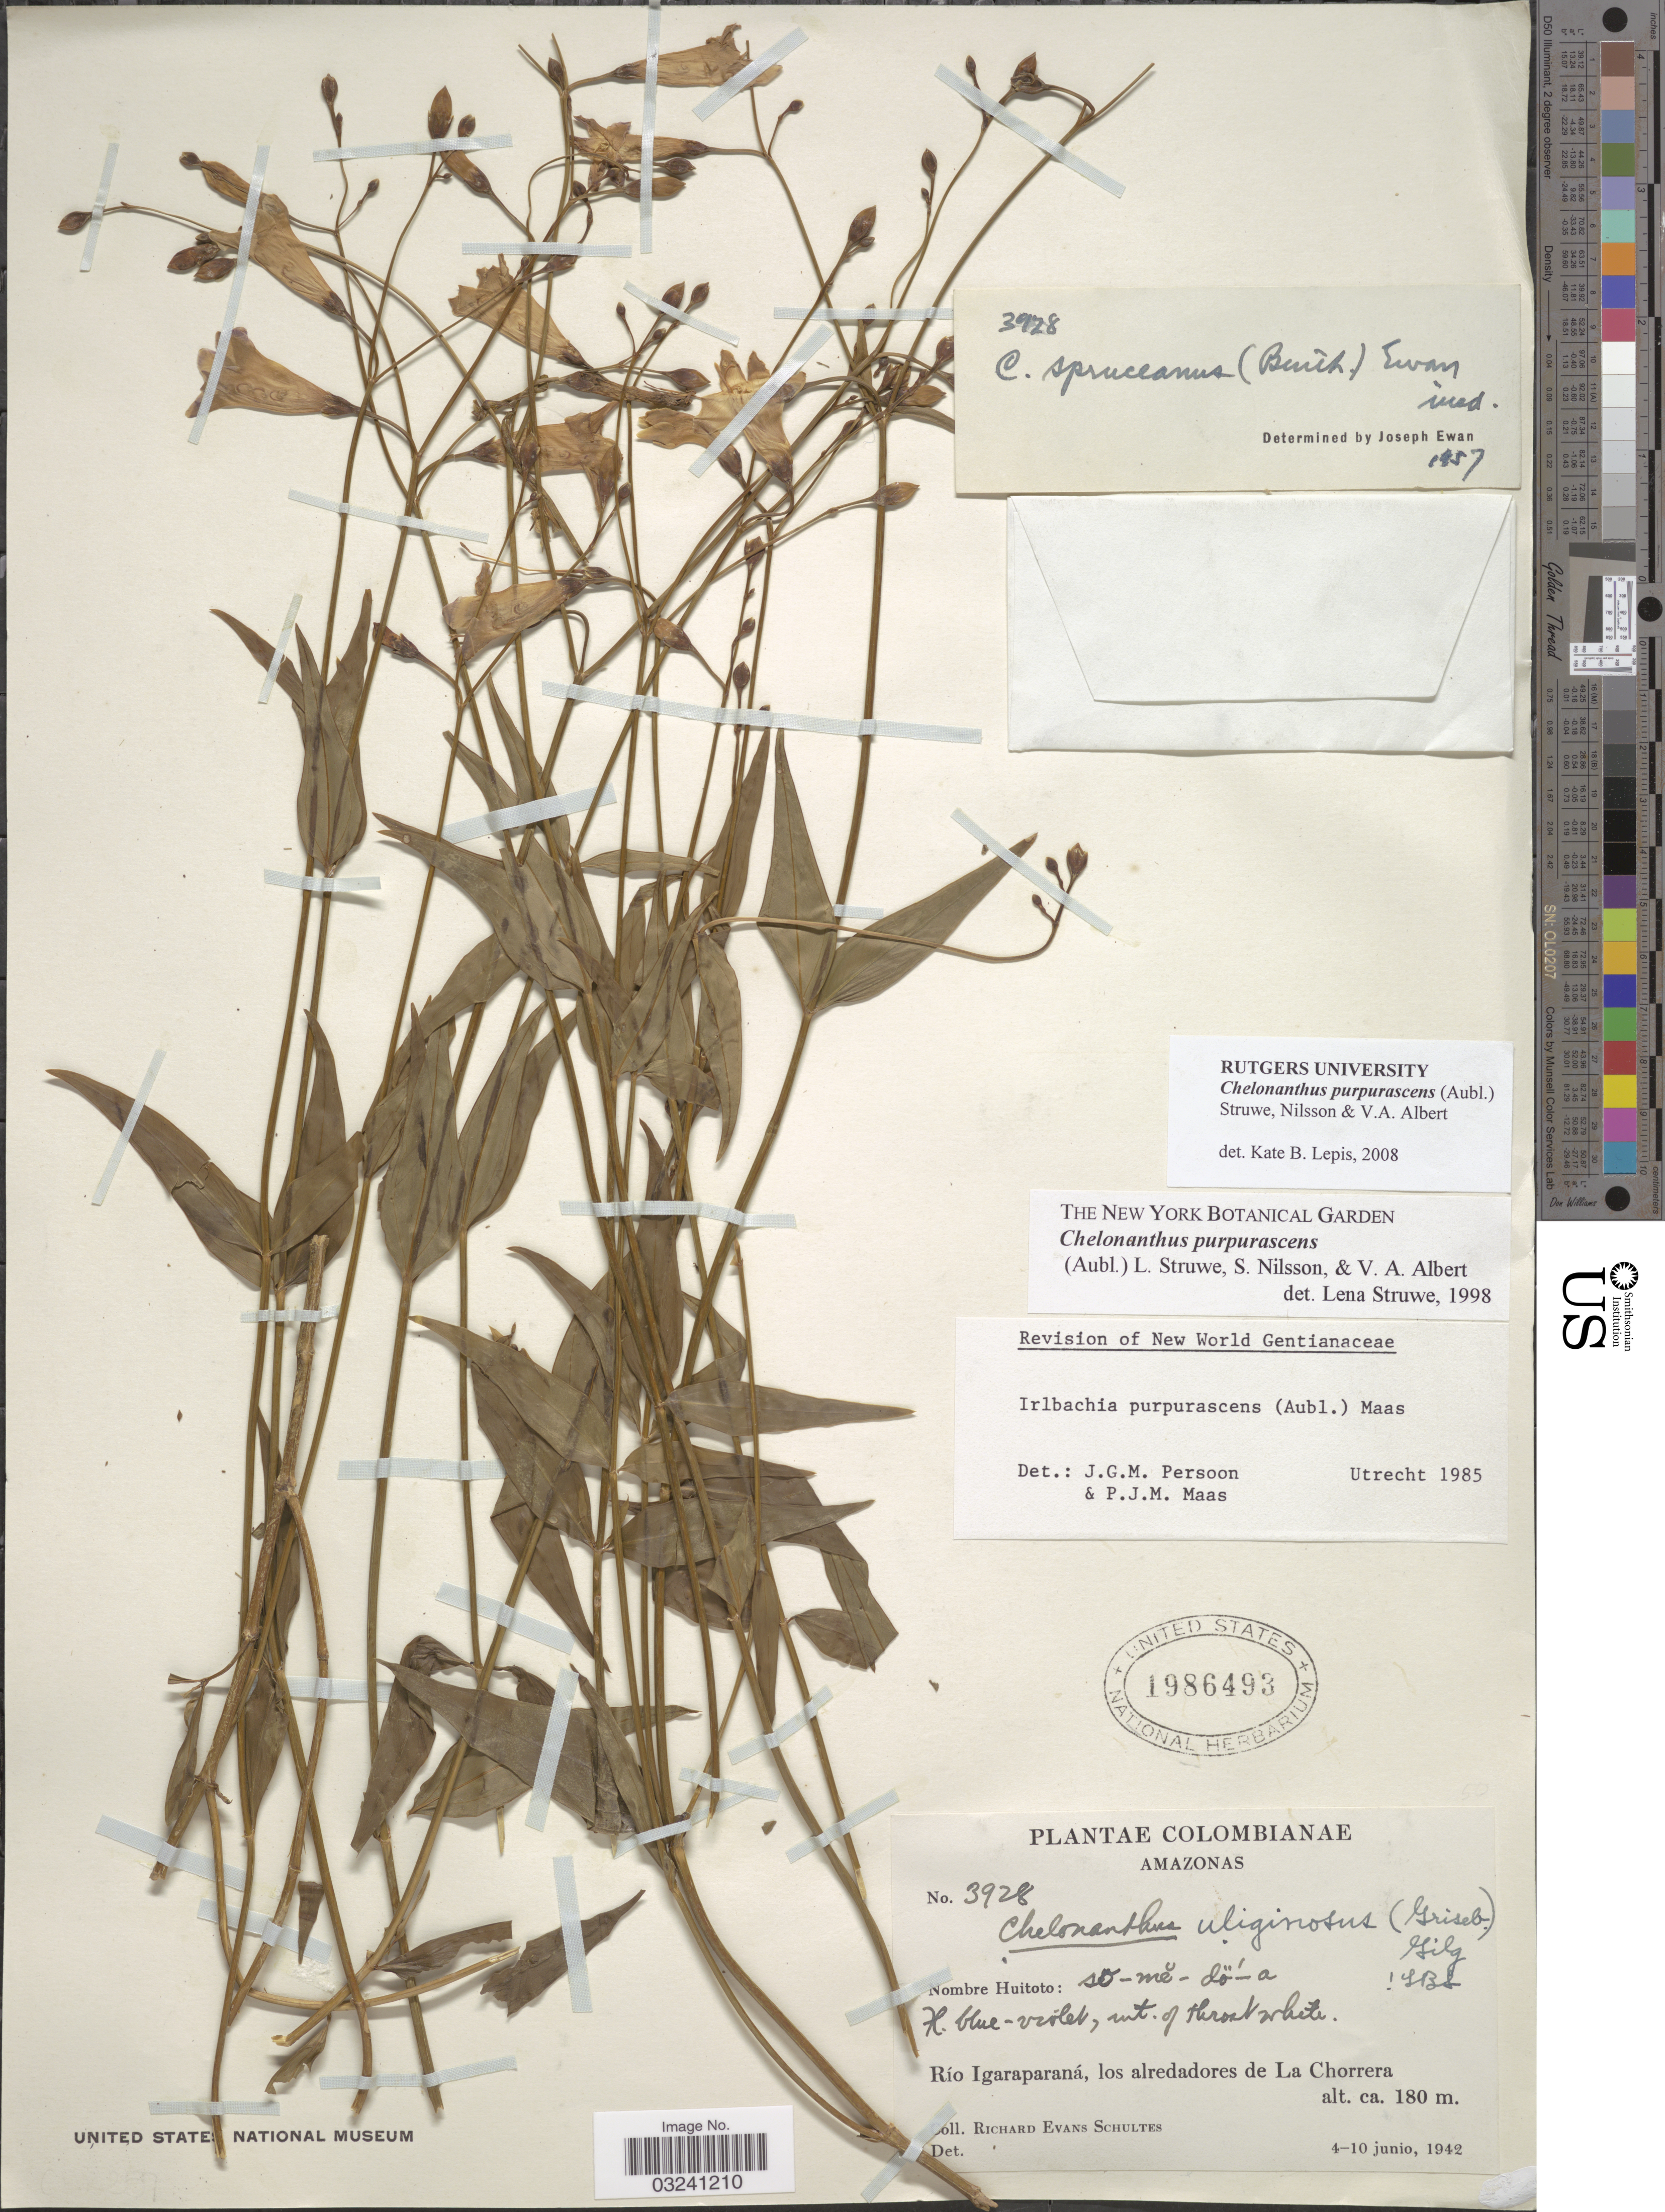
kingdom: Plantae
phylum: Tracheophyta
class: Magnoliopsida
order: Gentianales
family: Gentianaceae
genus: Chelonanthus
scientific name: Chelonanthus purpurascens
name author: (Aubl.) Struwe et al.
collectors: R. E. Schultes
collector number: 3928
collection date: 1942-06-04/1942-06-10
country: Colombia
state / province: Amazônas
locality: Río Igaraparaná, los alredadores de La Chorrera.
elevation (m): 180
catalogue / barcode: US 1986493